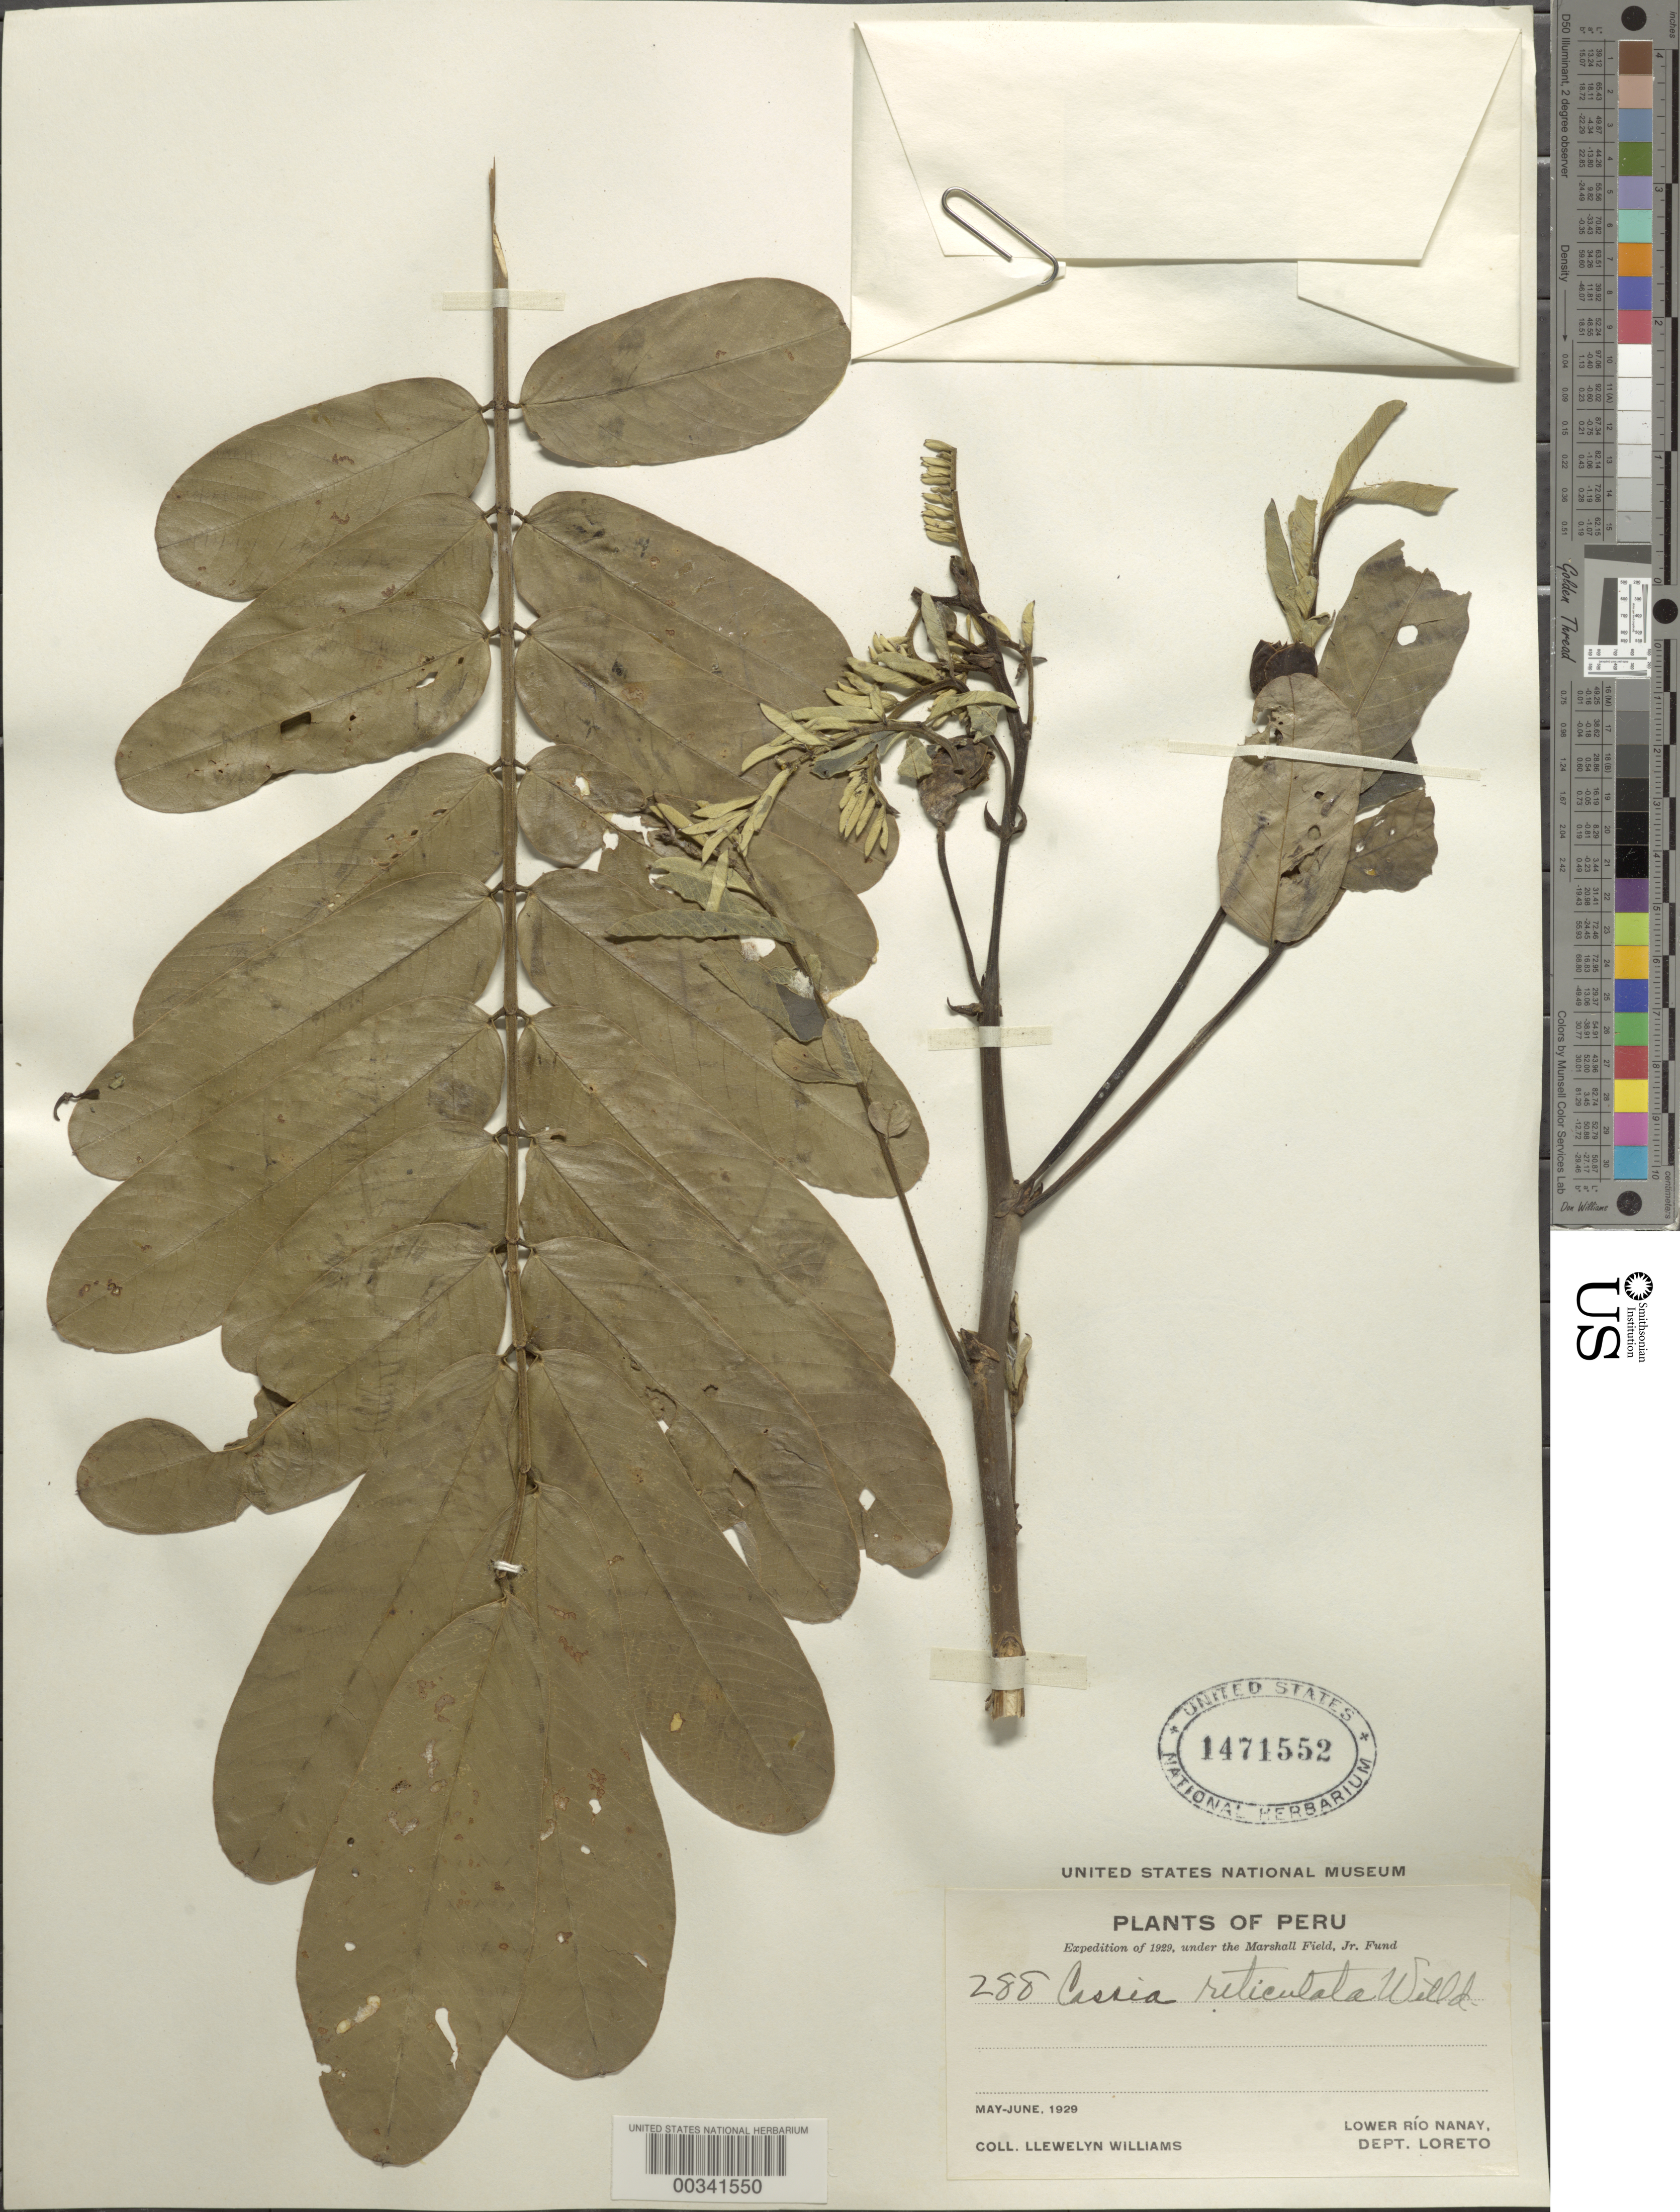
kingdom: Plantae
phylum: Tracheophyta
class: Magnoliopsida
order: Fabales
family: Fabaceae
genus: Senna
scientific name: Senna reticulata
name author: (Willd.) H.S. Irwin & Barneby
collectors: Ll. Williams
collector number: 288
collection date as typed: May 1929 to -- Jun 1929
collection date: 1929-05/1929-06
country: Peru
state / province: Loreto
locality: Lower rio nanay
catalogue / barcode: US 1471552